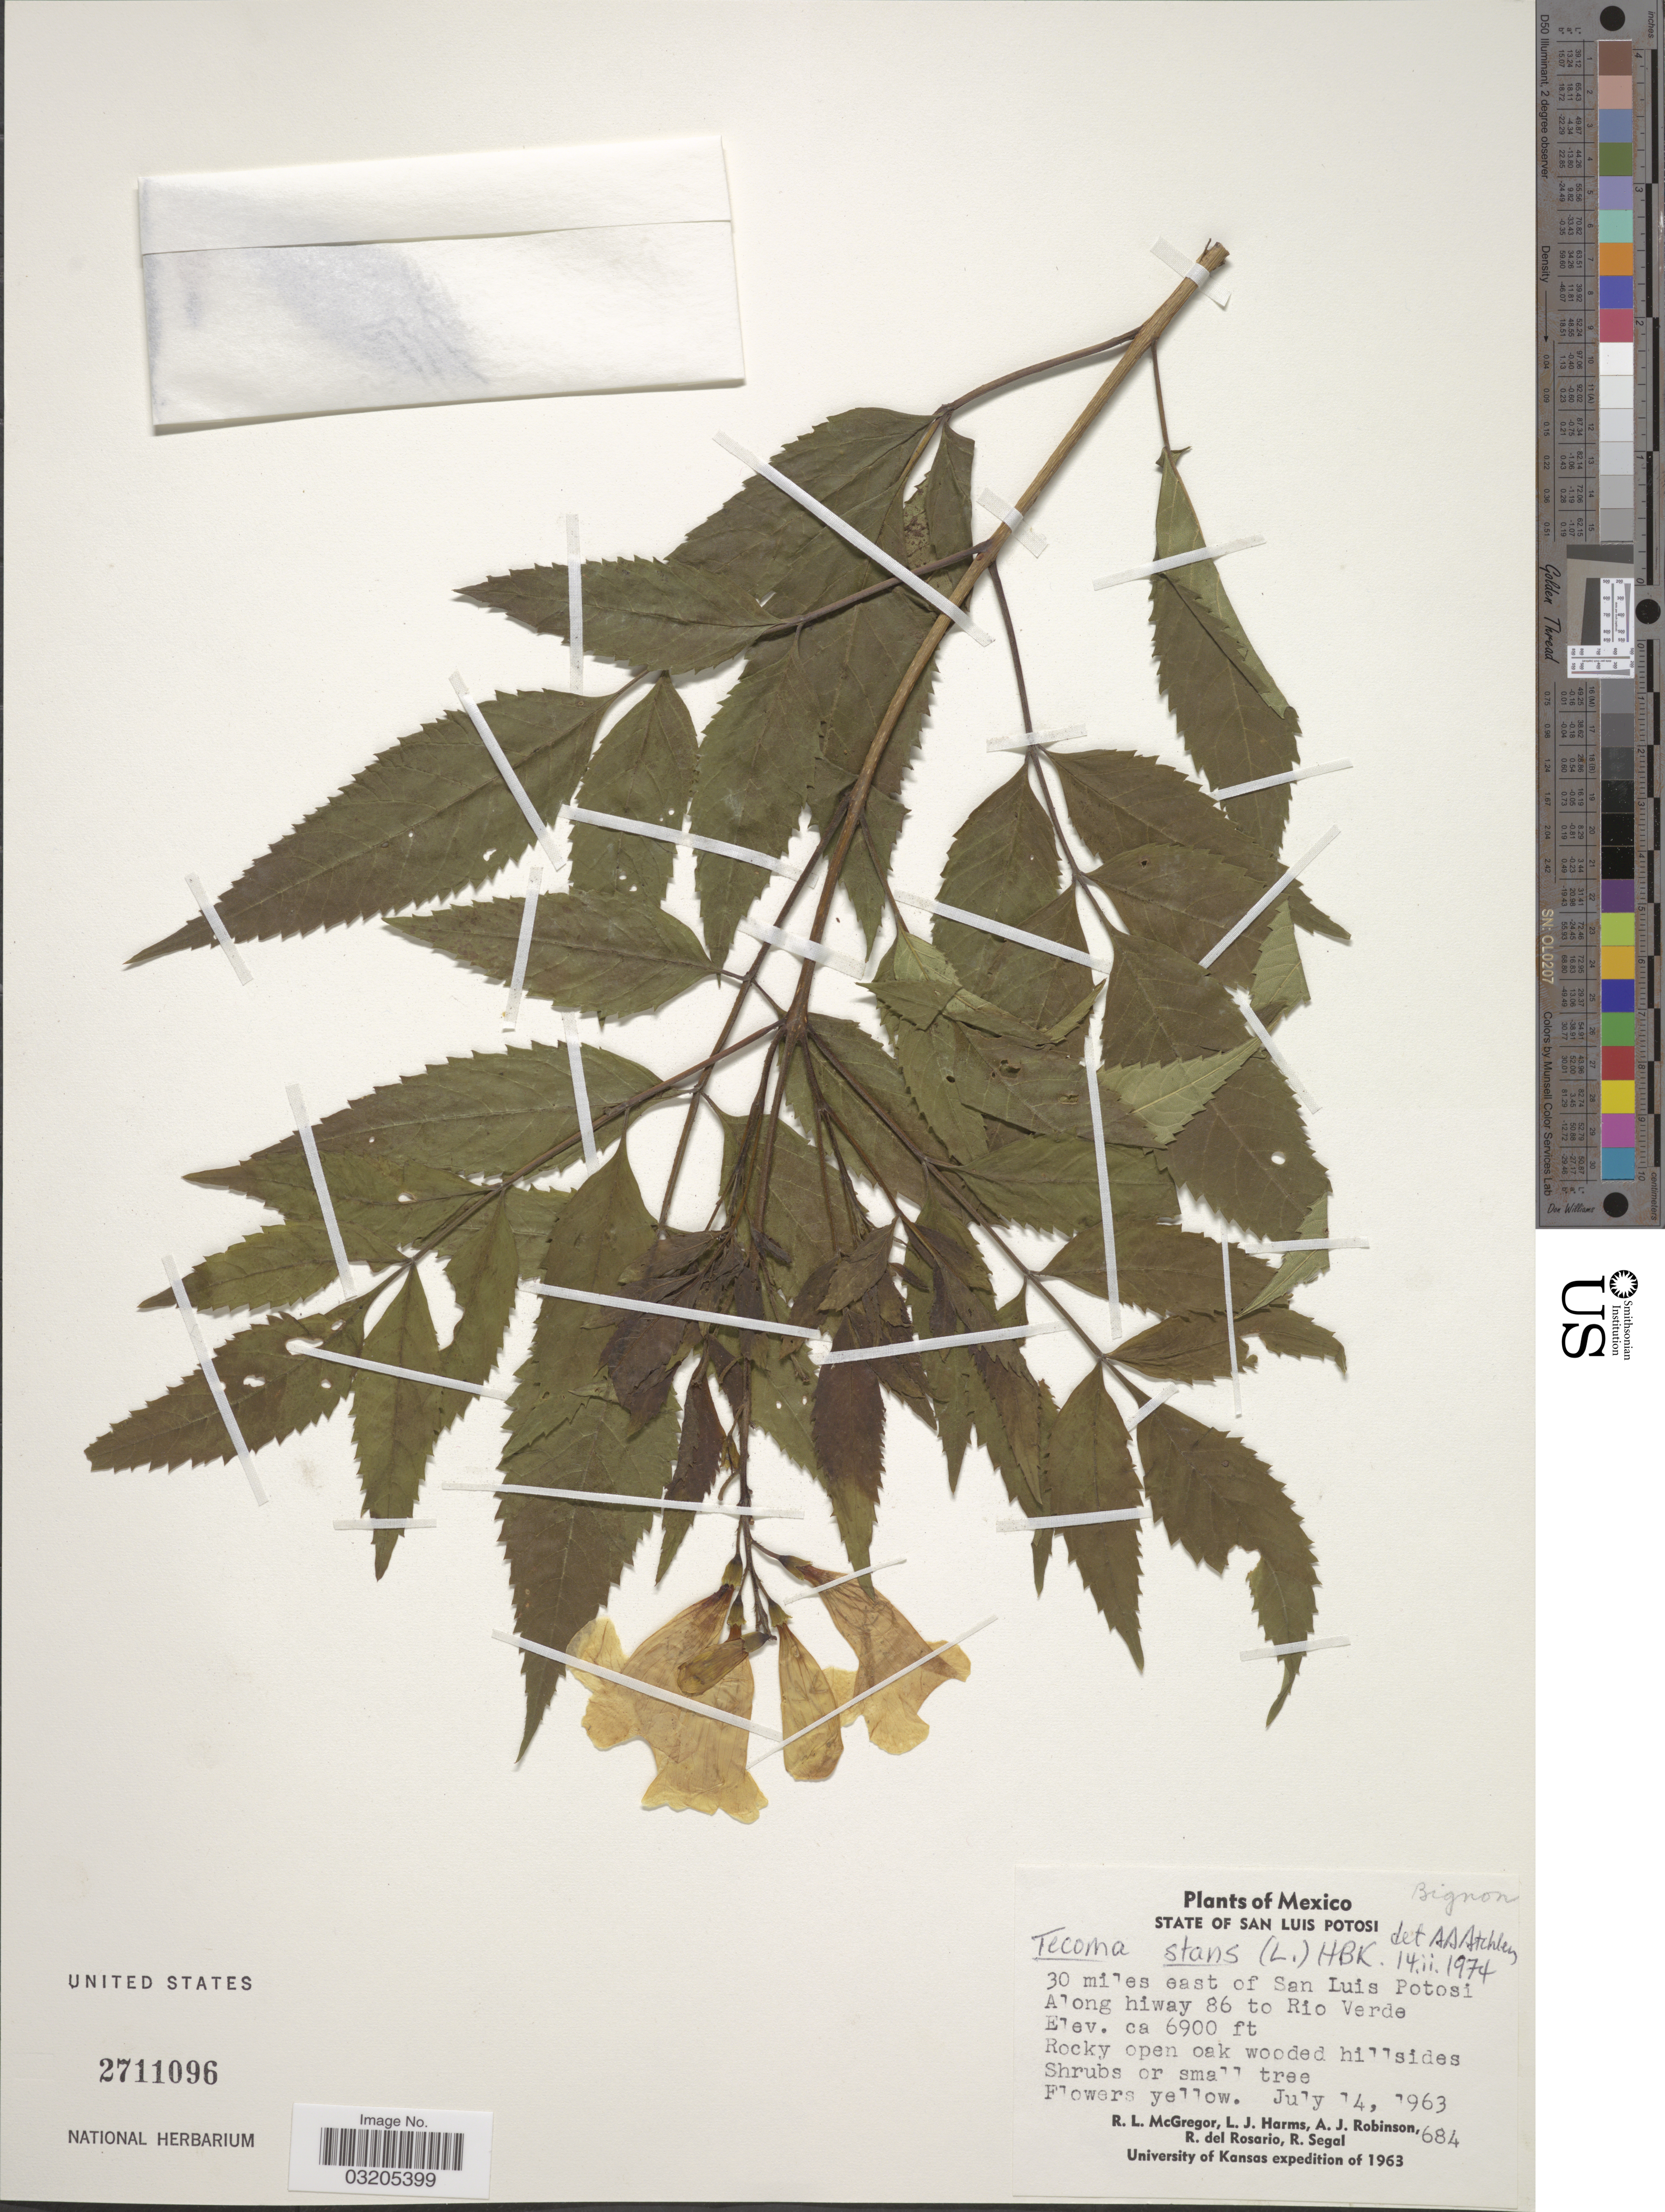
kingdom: Plantae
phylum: Tracheophyta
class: Magnoliopsida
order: Lamiales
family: Bignoniaceae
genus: Tecoma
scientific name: Tecoma stans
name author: (L.) Juss. ex Kunth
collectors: R. McGregor, L. Harms, A. J. Robinson, R. del Rosario & R. Segal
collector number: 684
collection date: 1963-07-14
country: Mexico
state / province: San Luis Potosí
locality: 30 miles east of San Luis Potosi. Along highway 86 to Rio Verde.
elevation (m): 2103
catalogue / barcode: US 2711096